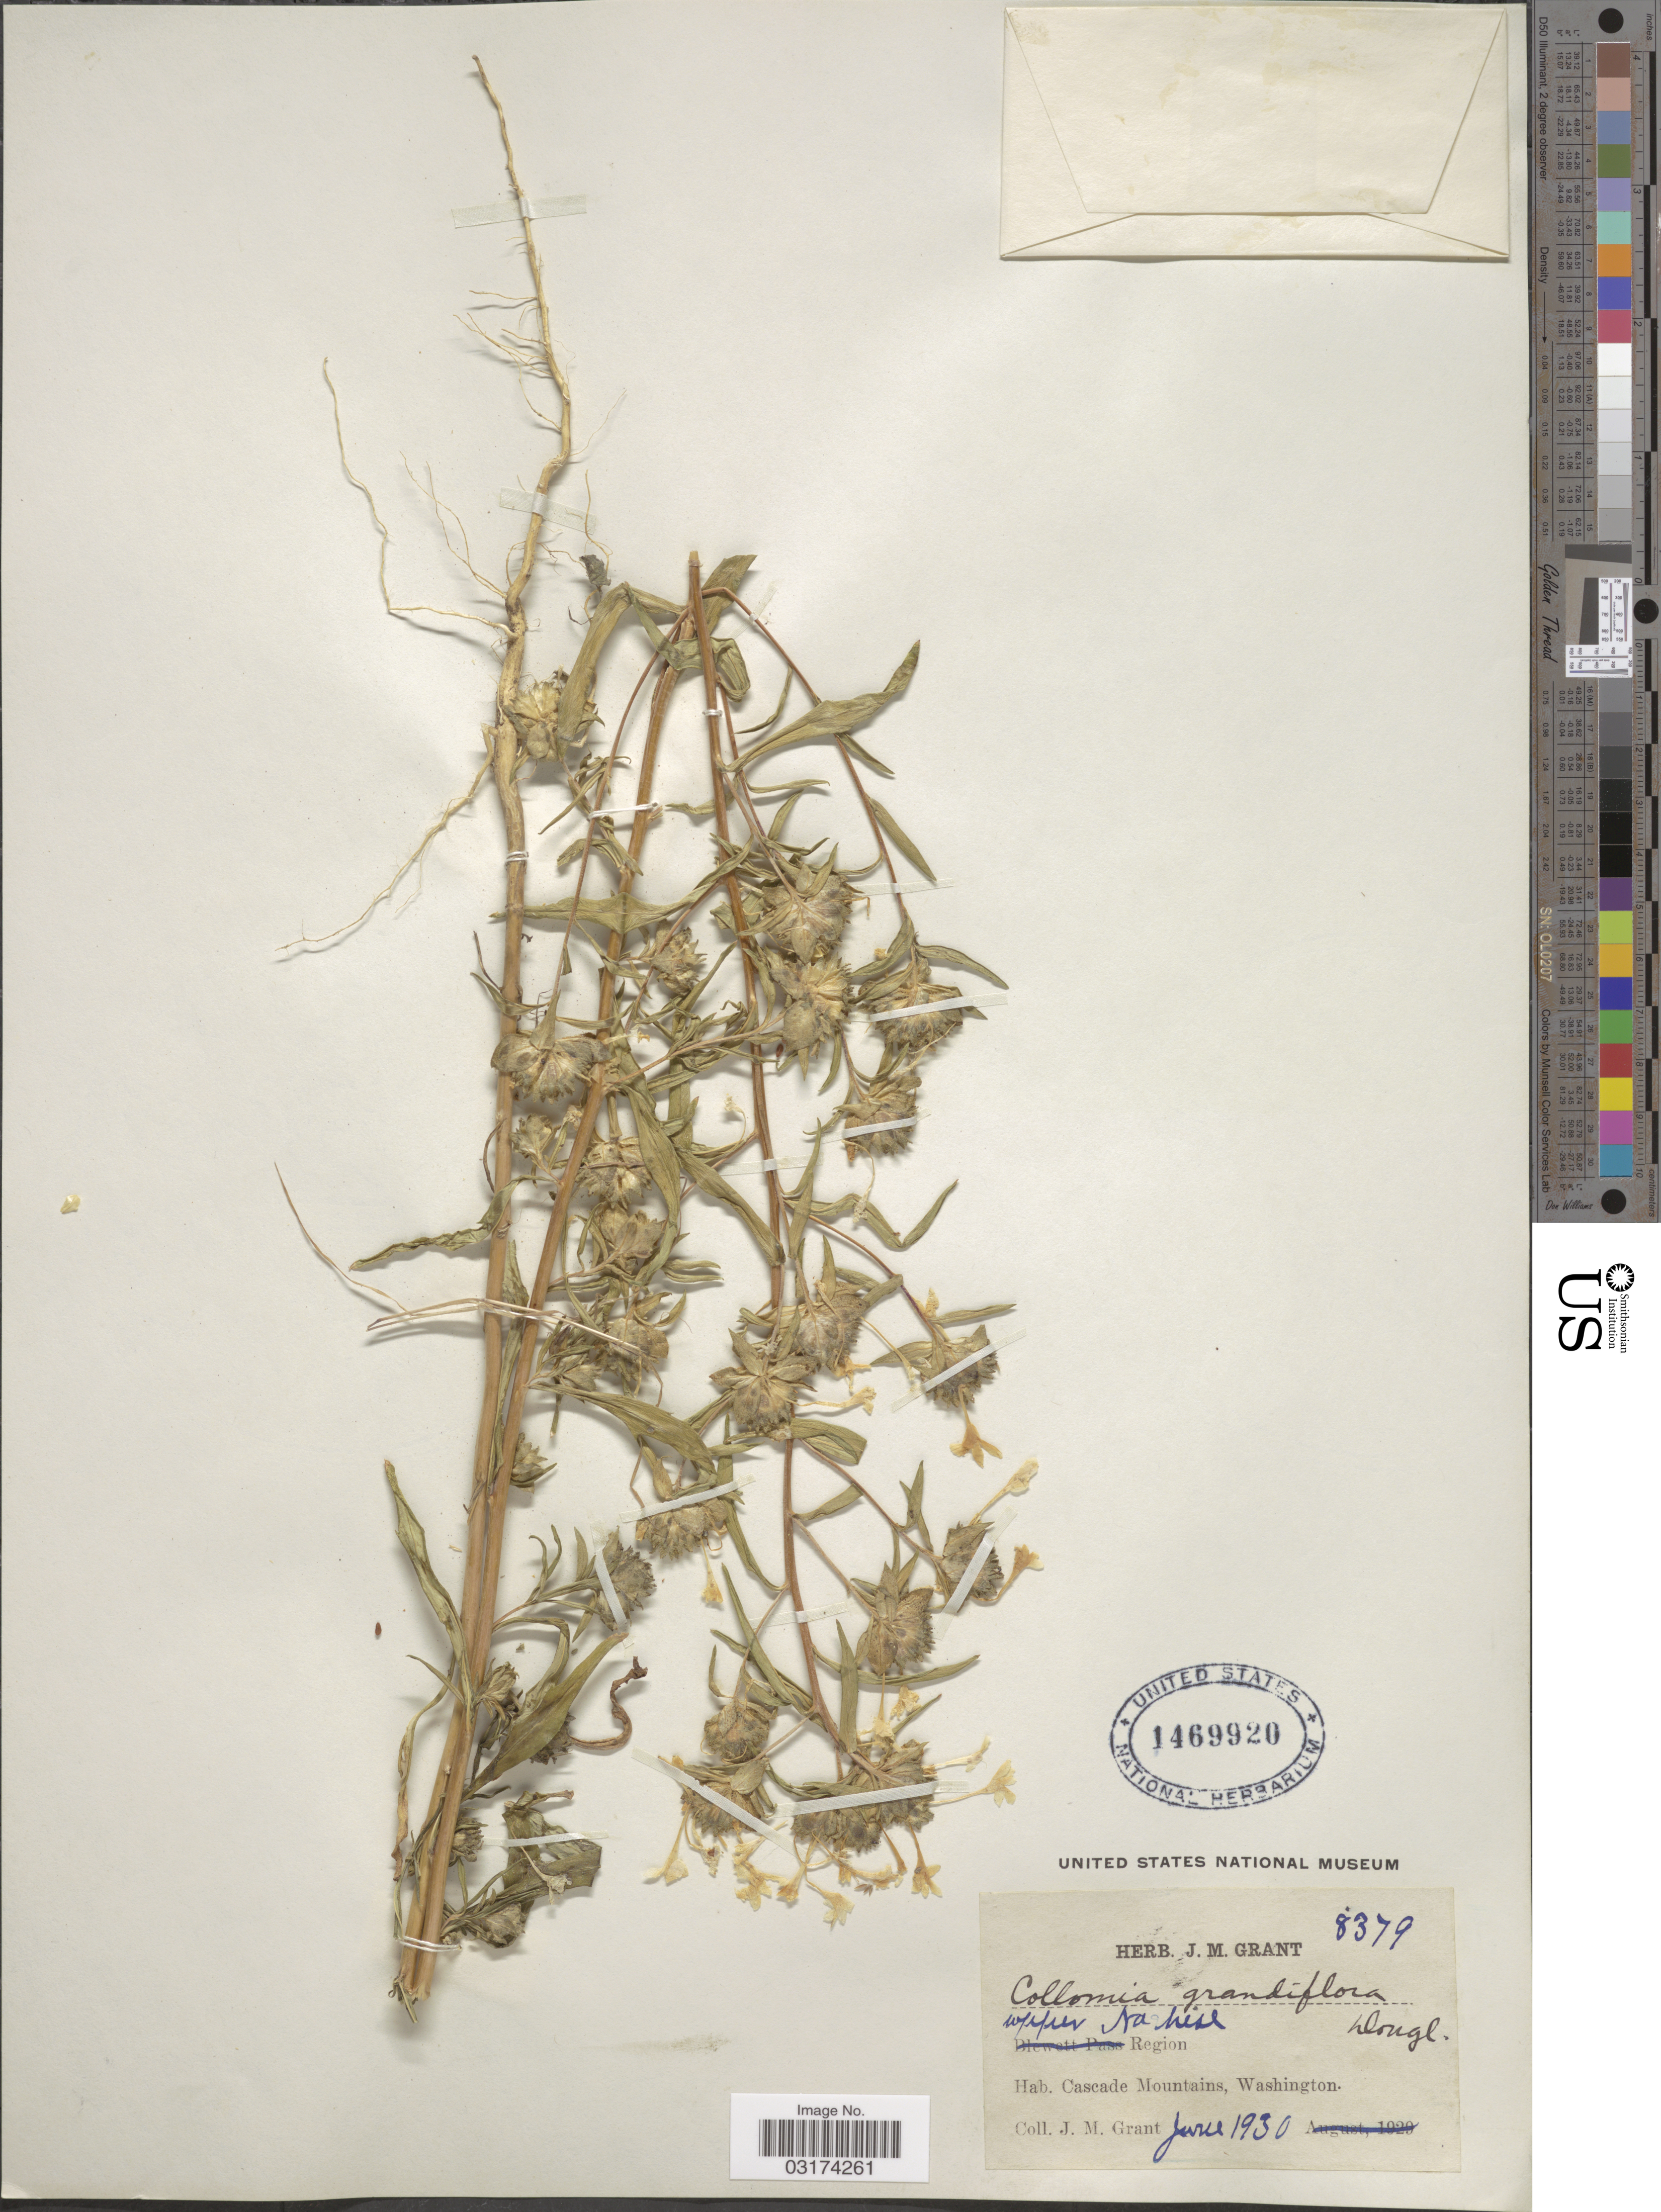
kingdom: Plantae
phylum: Tracheophyta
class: Magnoliopsida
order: Ericales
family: Polemoniaceae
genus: Collomia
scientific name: Collomia grandiflora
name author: Douglas ex Lindl.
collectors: J. M. Grant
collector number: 8379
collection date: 1930-06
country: United States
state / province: Washington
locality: Upper Nashes Region. Cascade Mountains, Washington.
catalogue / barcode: US 1469920